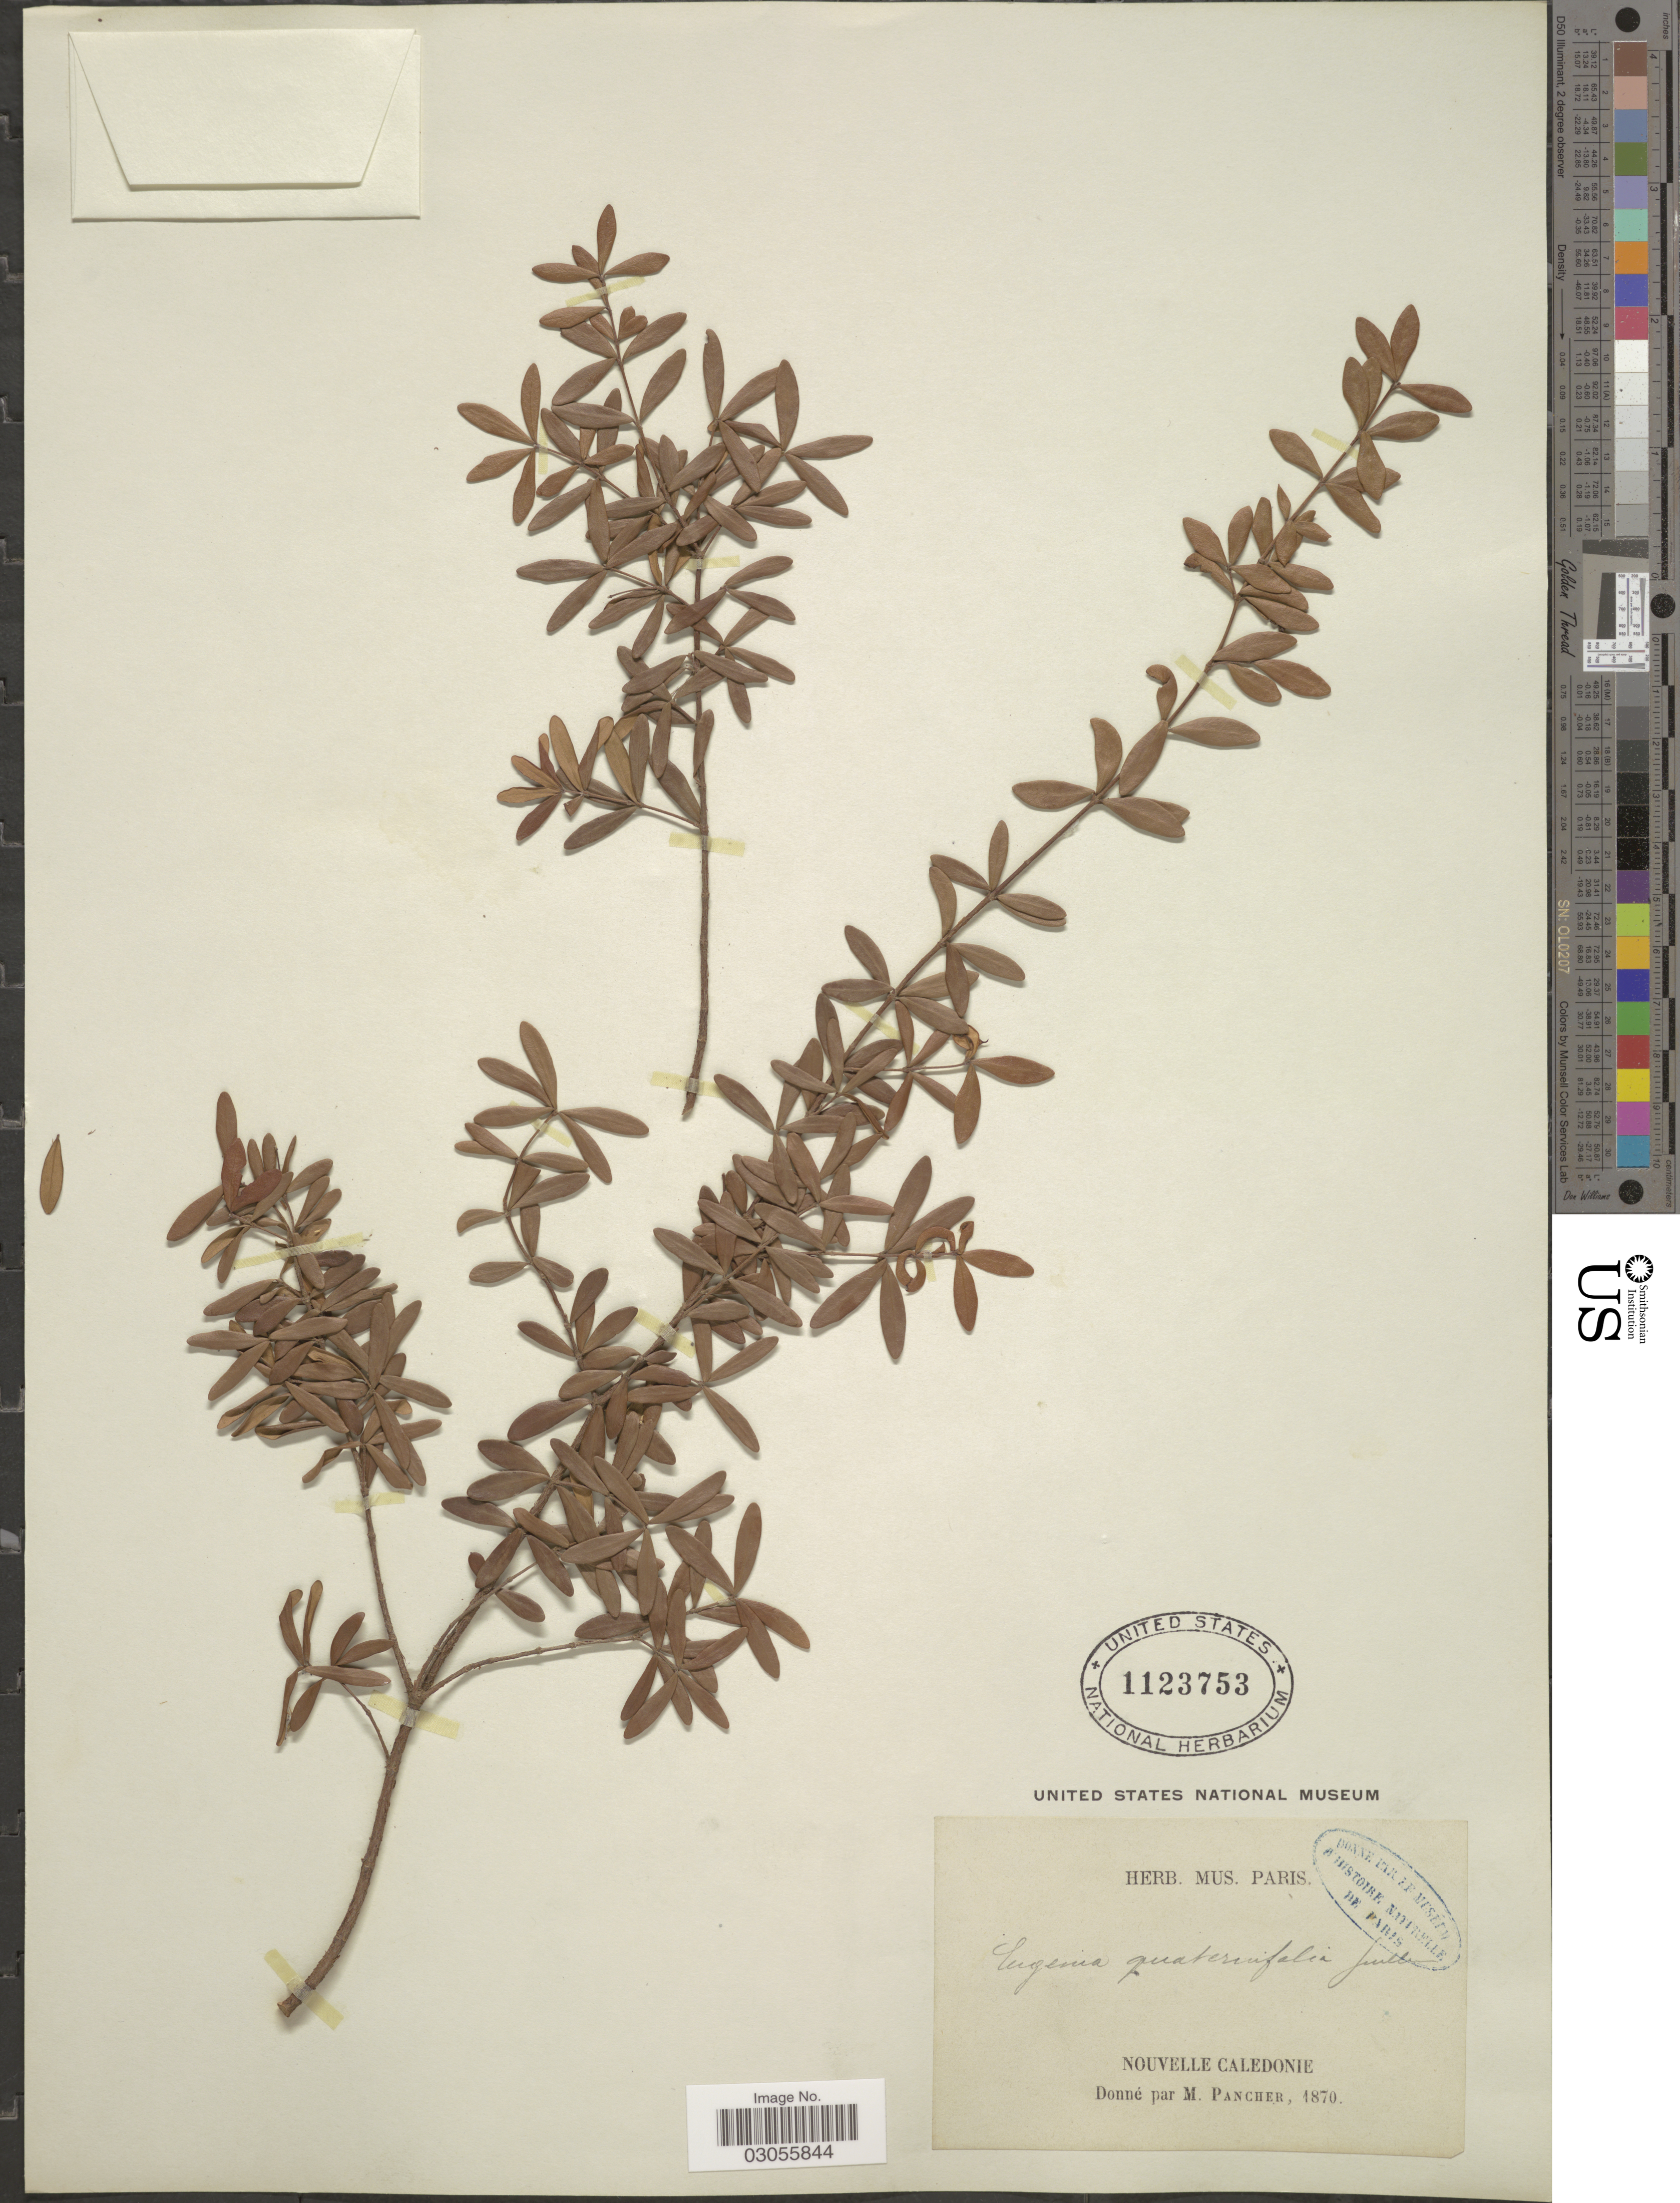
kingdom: Plantae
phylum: Tracheophyta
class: Magnoliopsida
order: Myrtales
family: Myrtaceae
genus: Eugenia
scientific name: Eugenia daenikeri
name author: Guillaumin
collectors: ex herb. Mus. Paris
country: New Caledonia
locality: Nouvelle Caledonie.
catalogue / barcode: US 1123753